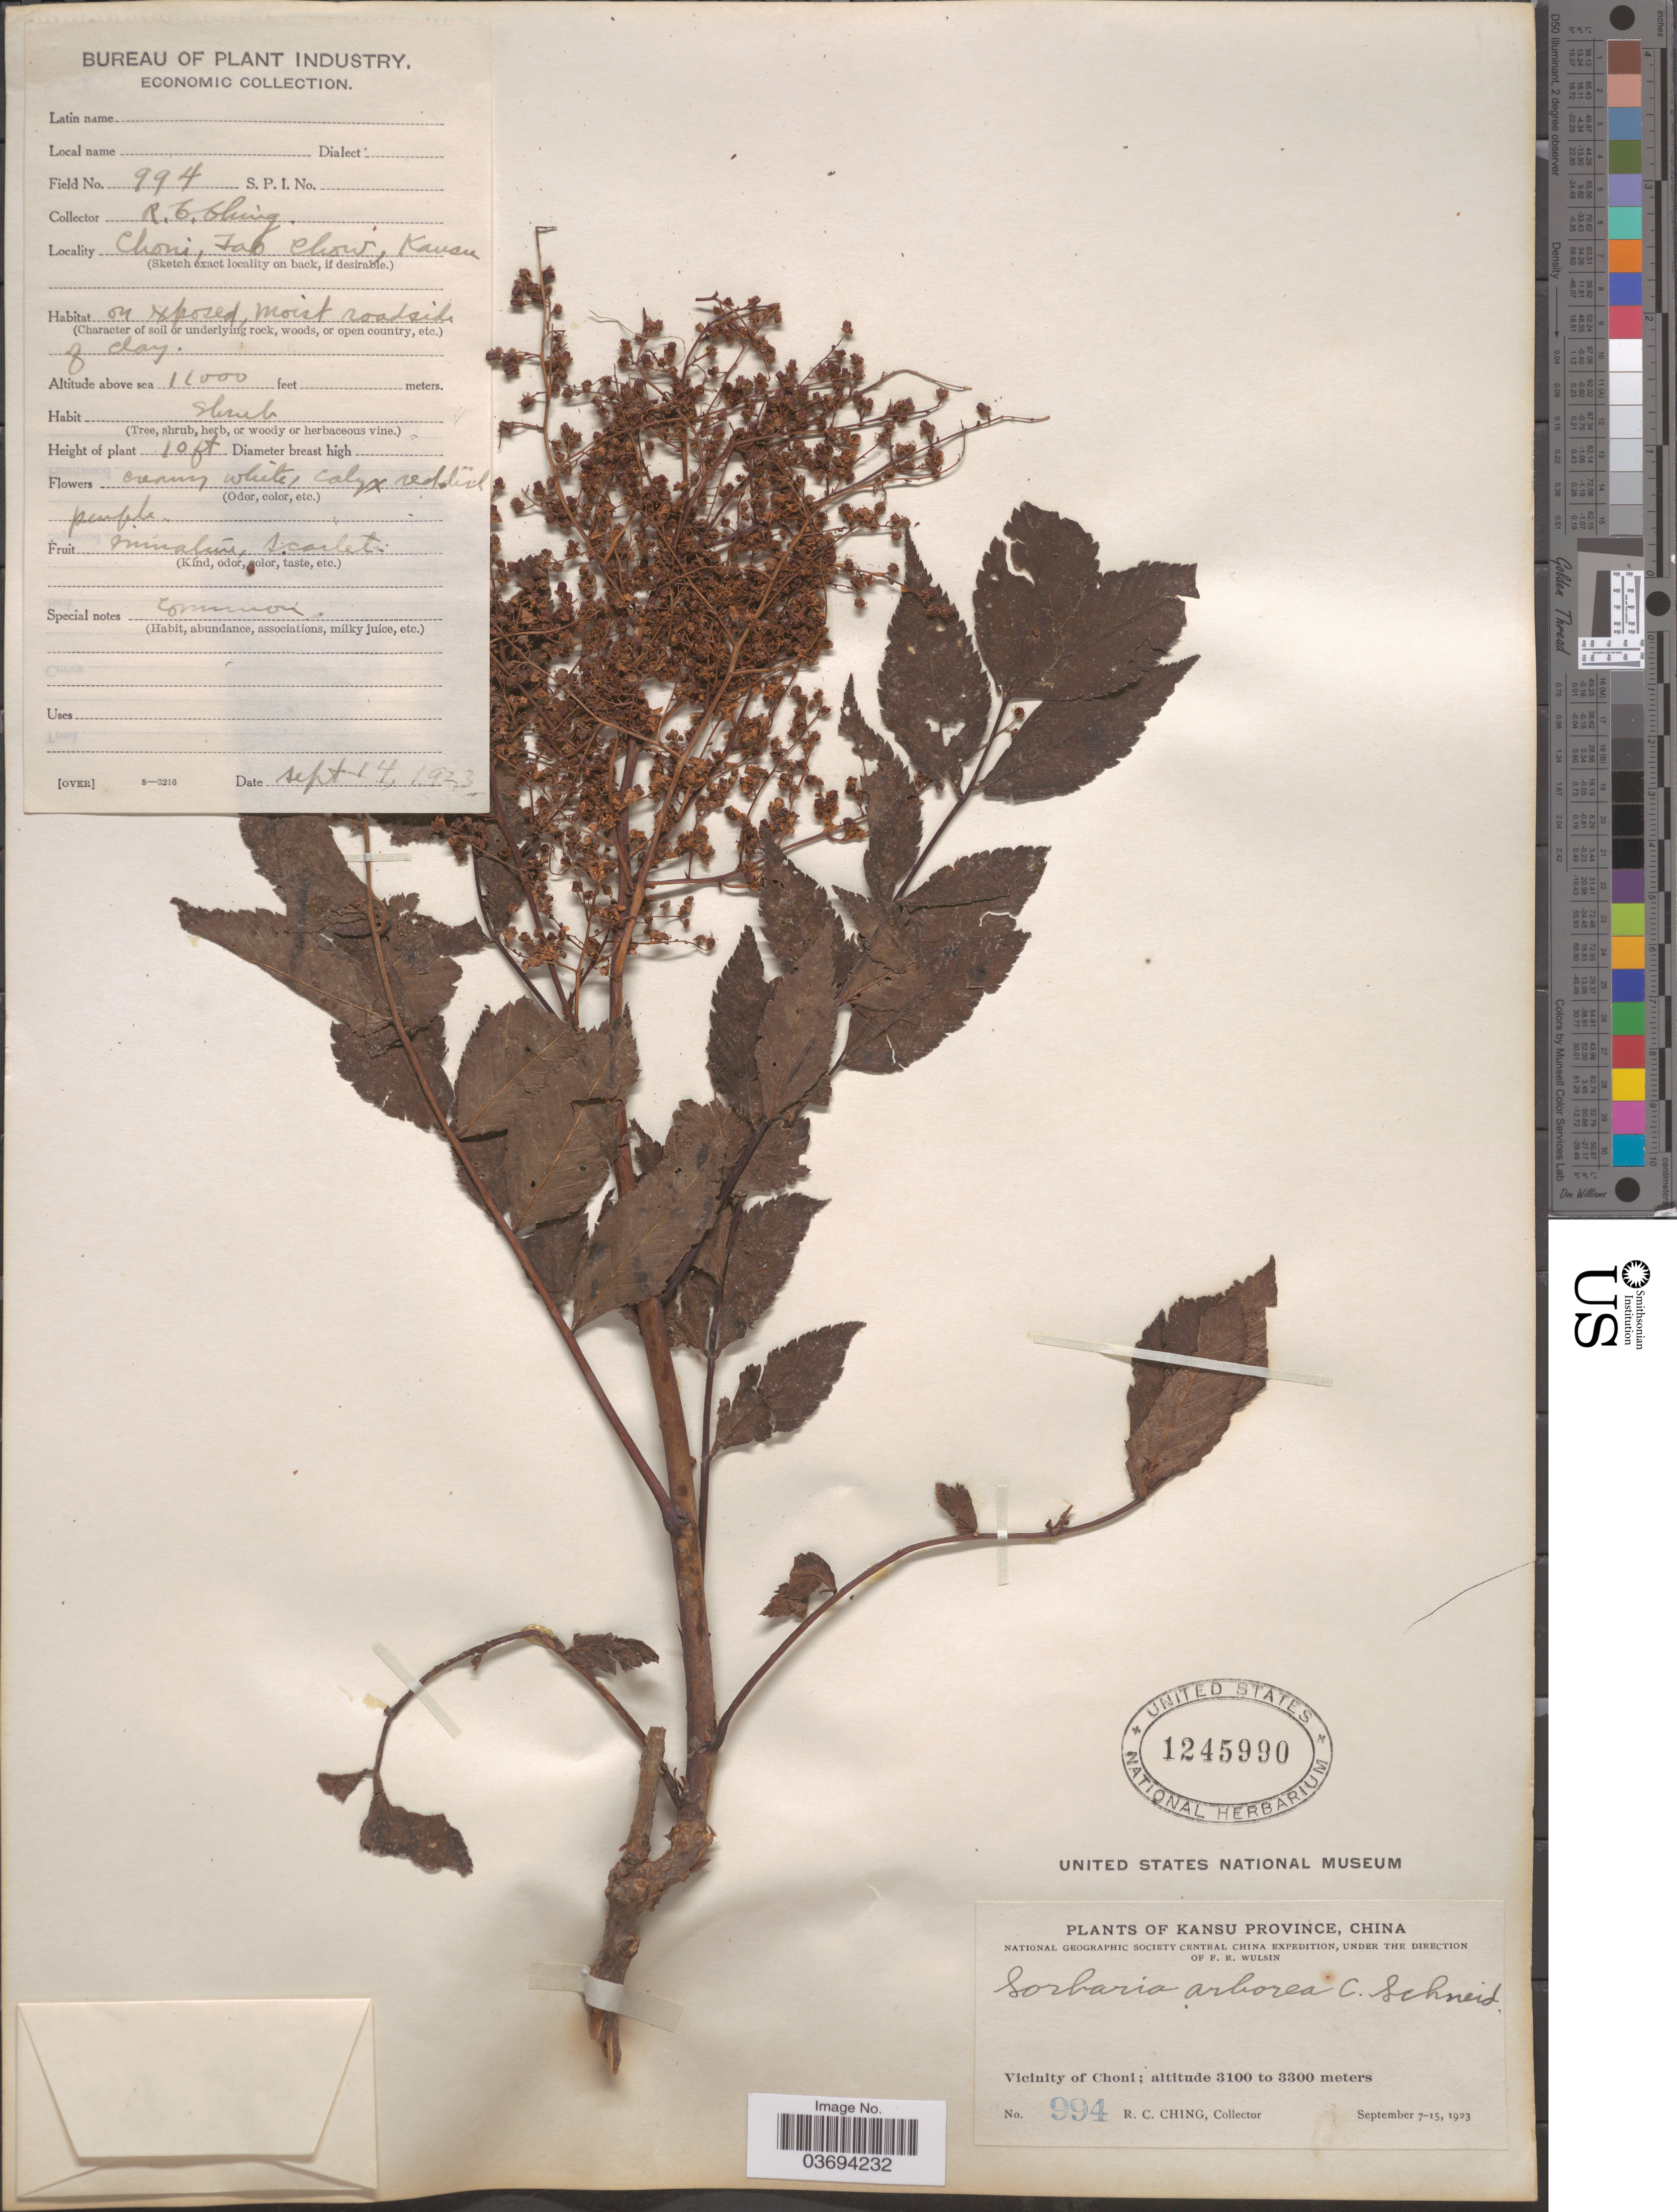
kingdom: Plantae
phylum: Tracheophyta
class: Magnoliopsida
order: Rosales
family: Rosaceae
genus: Sorbaria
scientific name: Sorbaria arborea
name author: C.K. Schneid.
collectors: R. C. Ching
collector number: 994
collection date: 1923-09-14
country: China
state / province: Gansu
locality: Kansu Province. Vicinity of Choni. Tao [interpreted] Chow.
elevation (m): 3353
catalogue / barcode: US 1245990